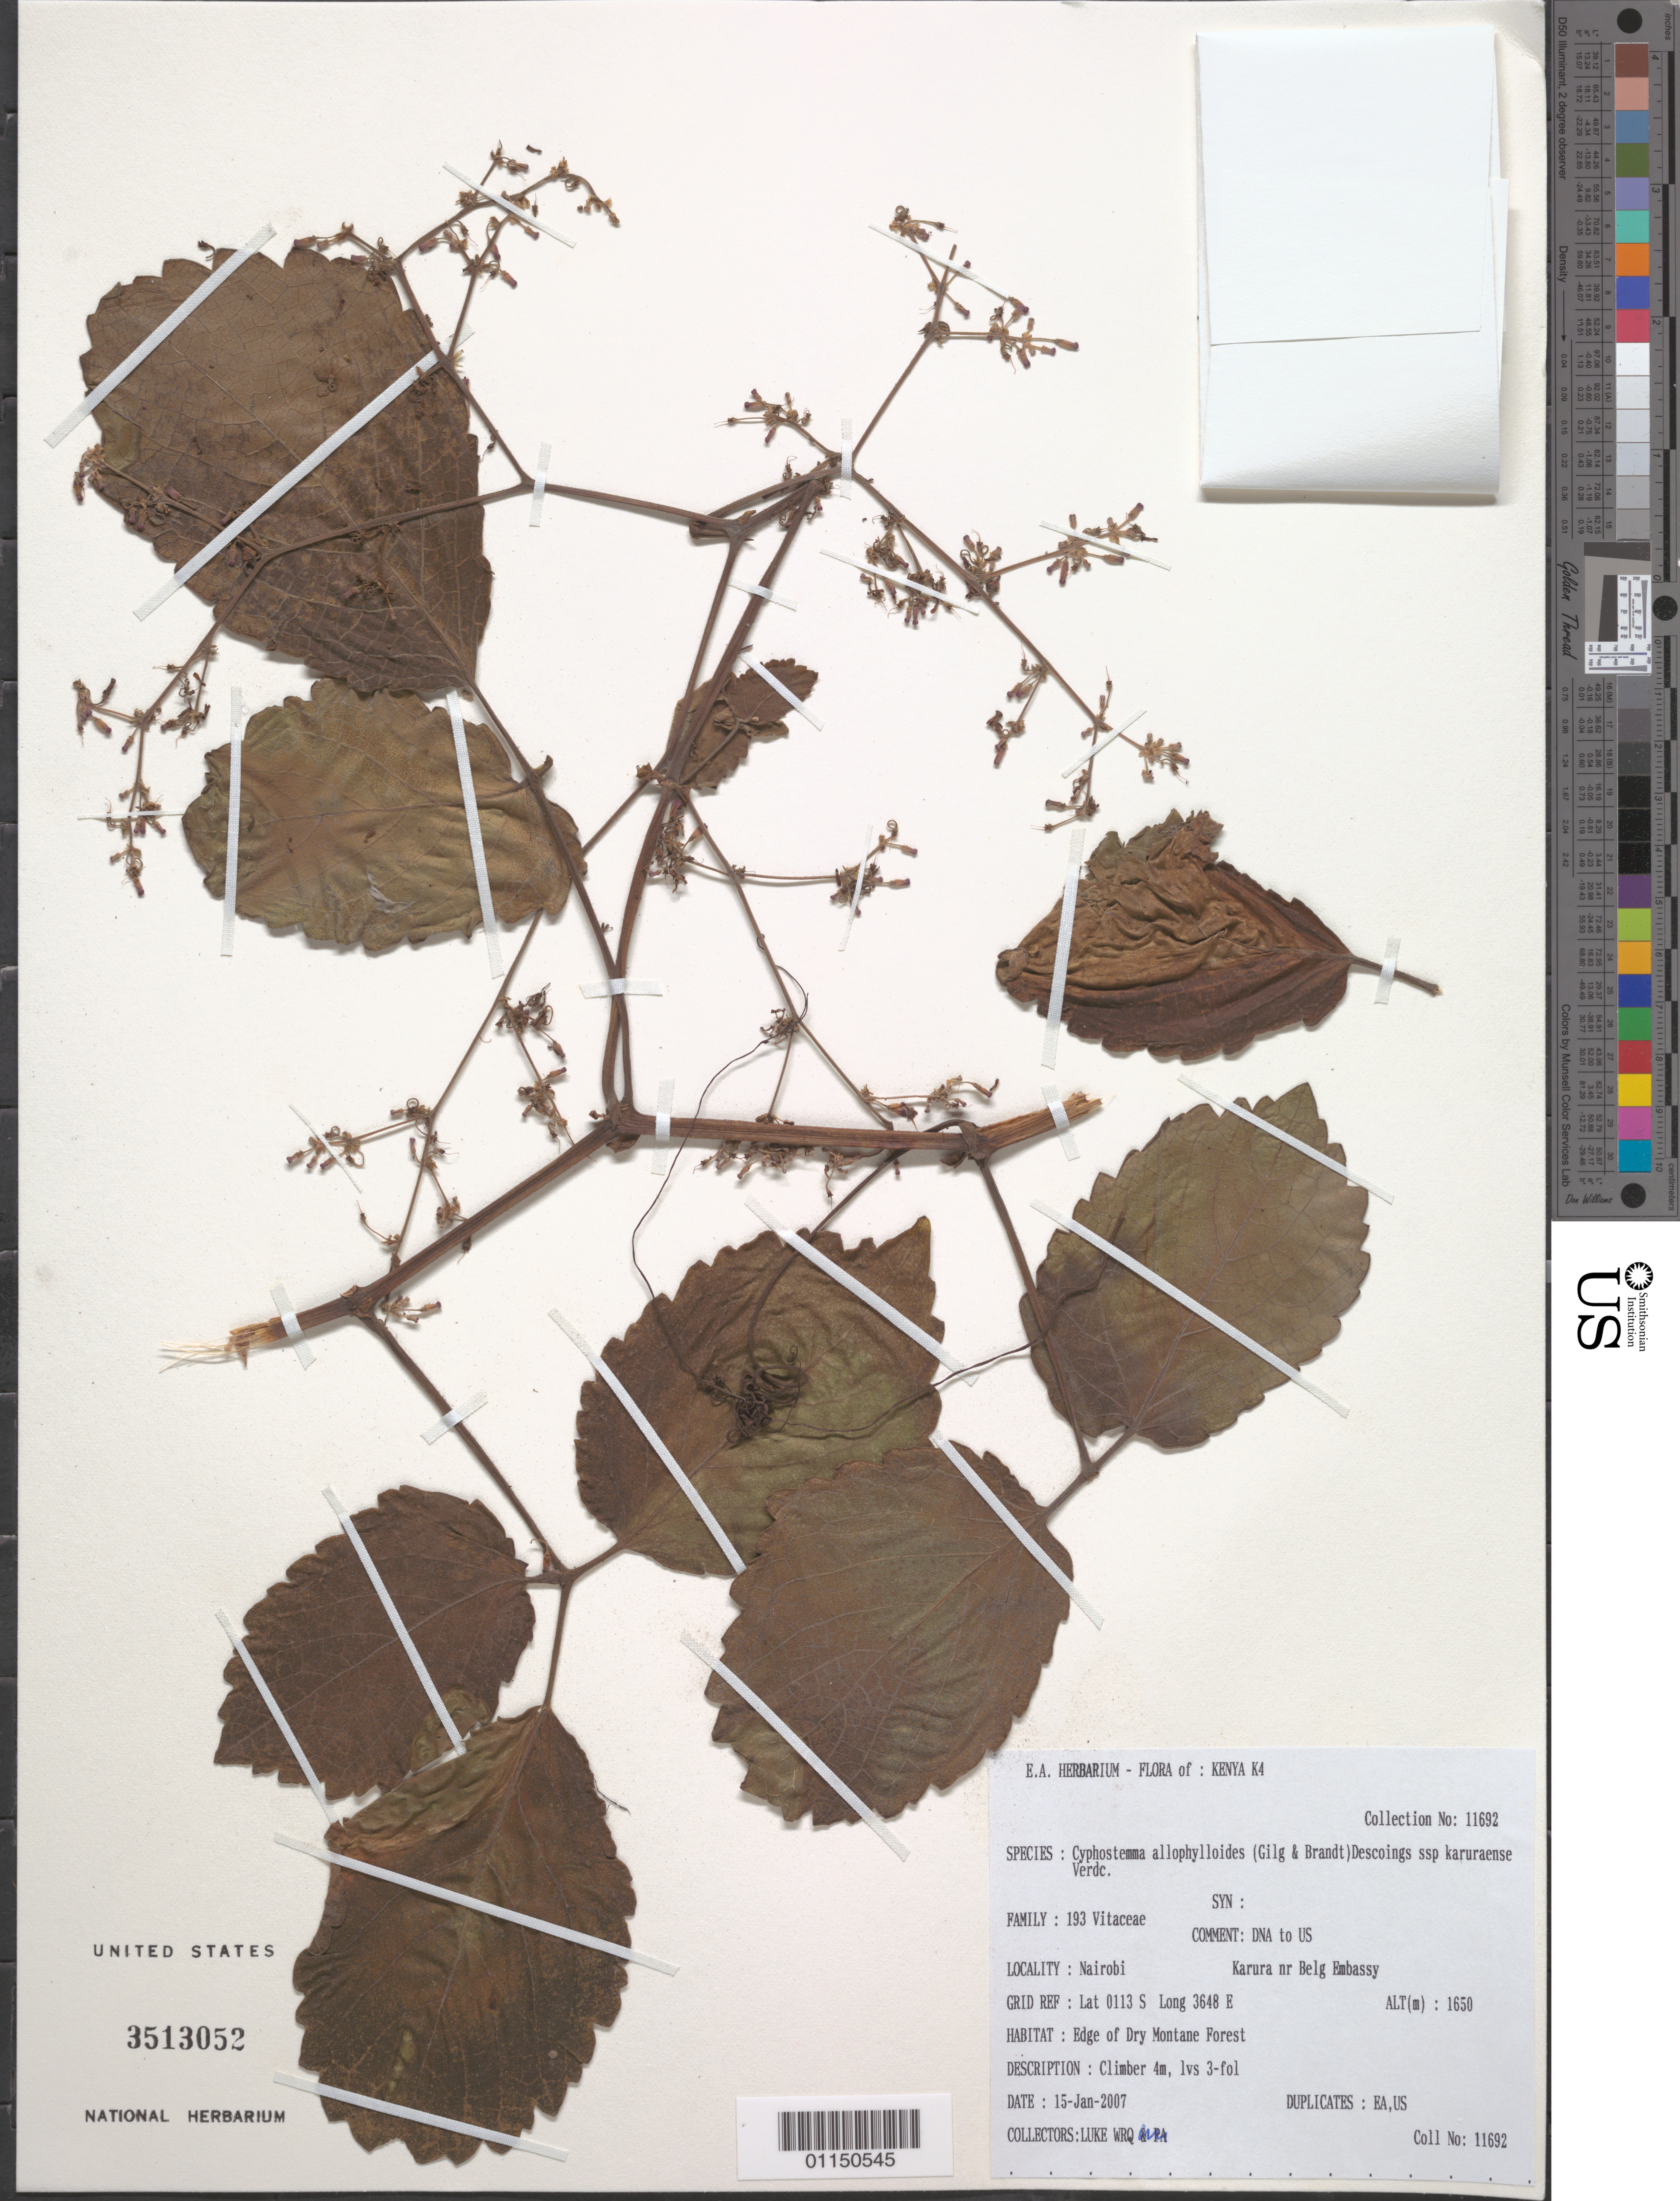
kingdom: Plantae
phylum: Tracheophyta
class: Magnoliopsida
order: Vitales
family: Vitaceae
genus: Cyphostemma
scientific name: Cyphostemma allophylloides subsp. karuraense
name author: Verdc.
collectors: Q. Luke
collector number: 11692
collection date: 2007-01-15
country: Kenya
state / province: Nairobi Area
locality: Karura near Belg. Embassy.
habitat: Edge of Dry Montane Forest. Climber.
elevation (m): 1650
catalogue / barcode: US 3513052